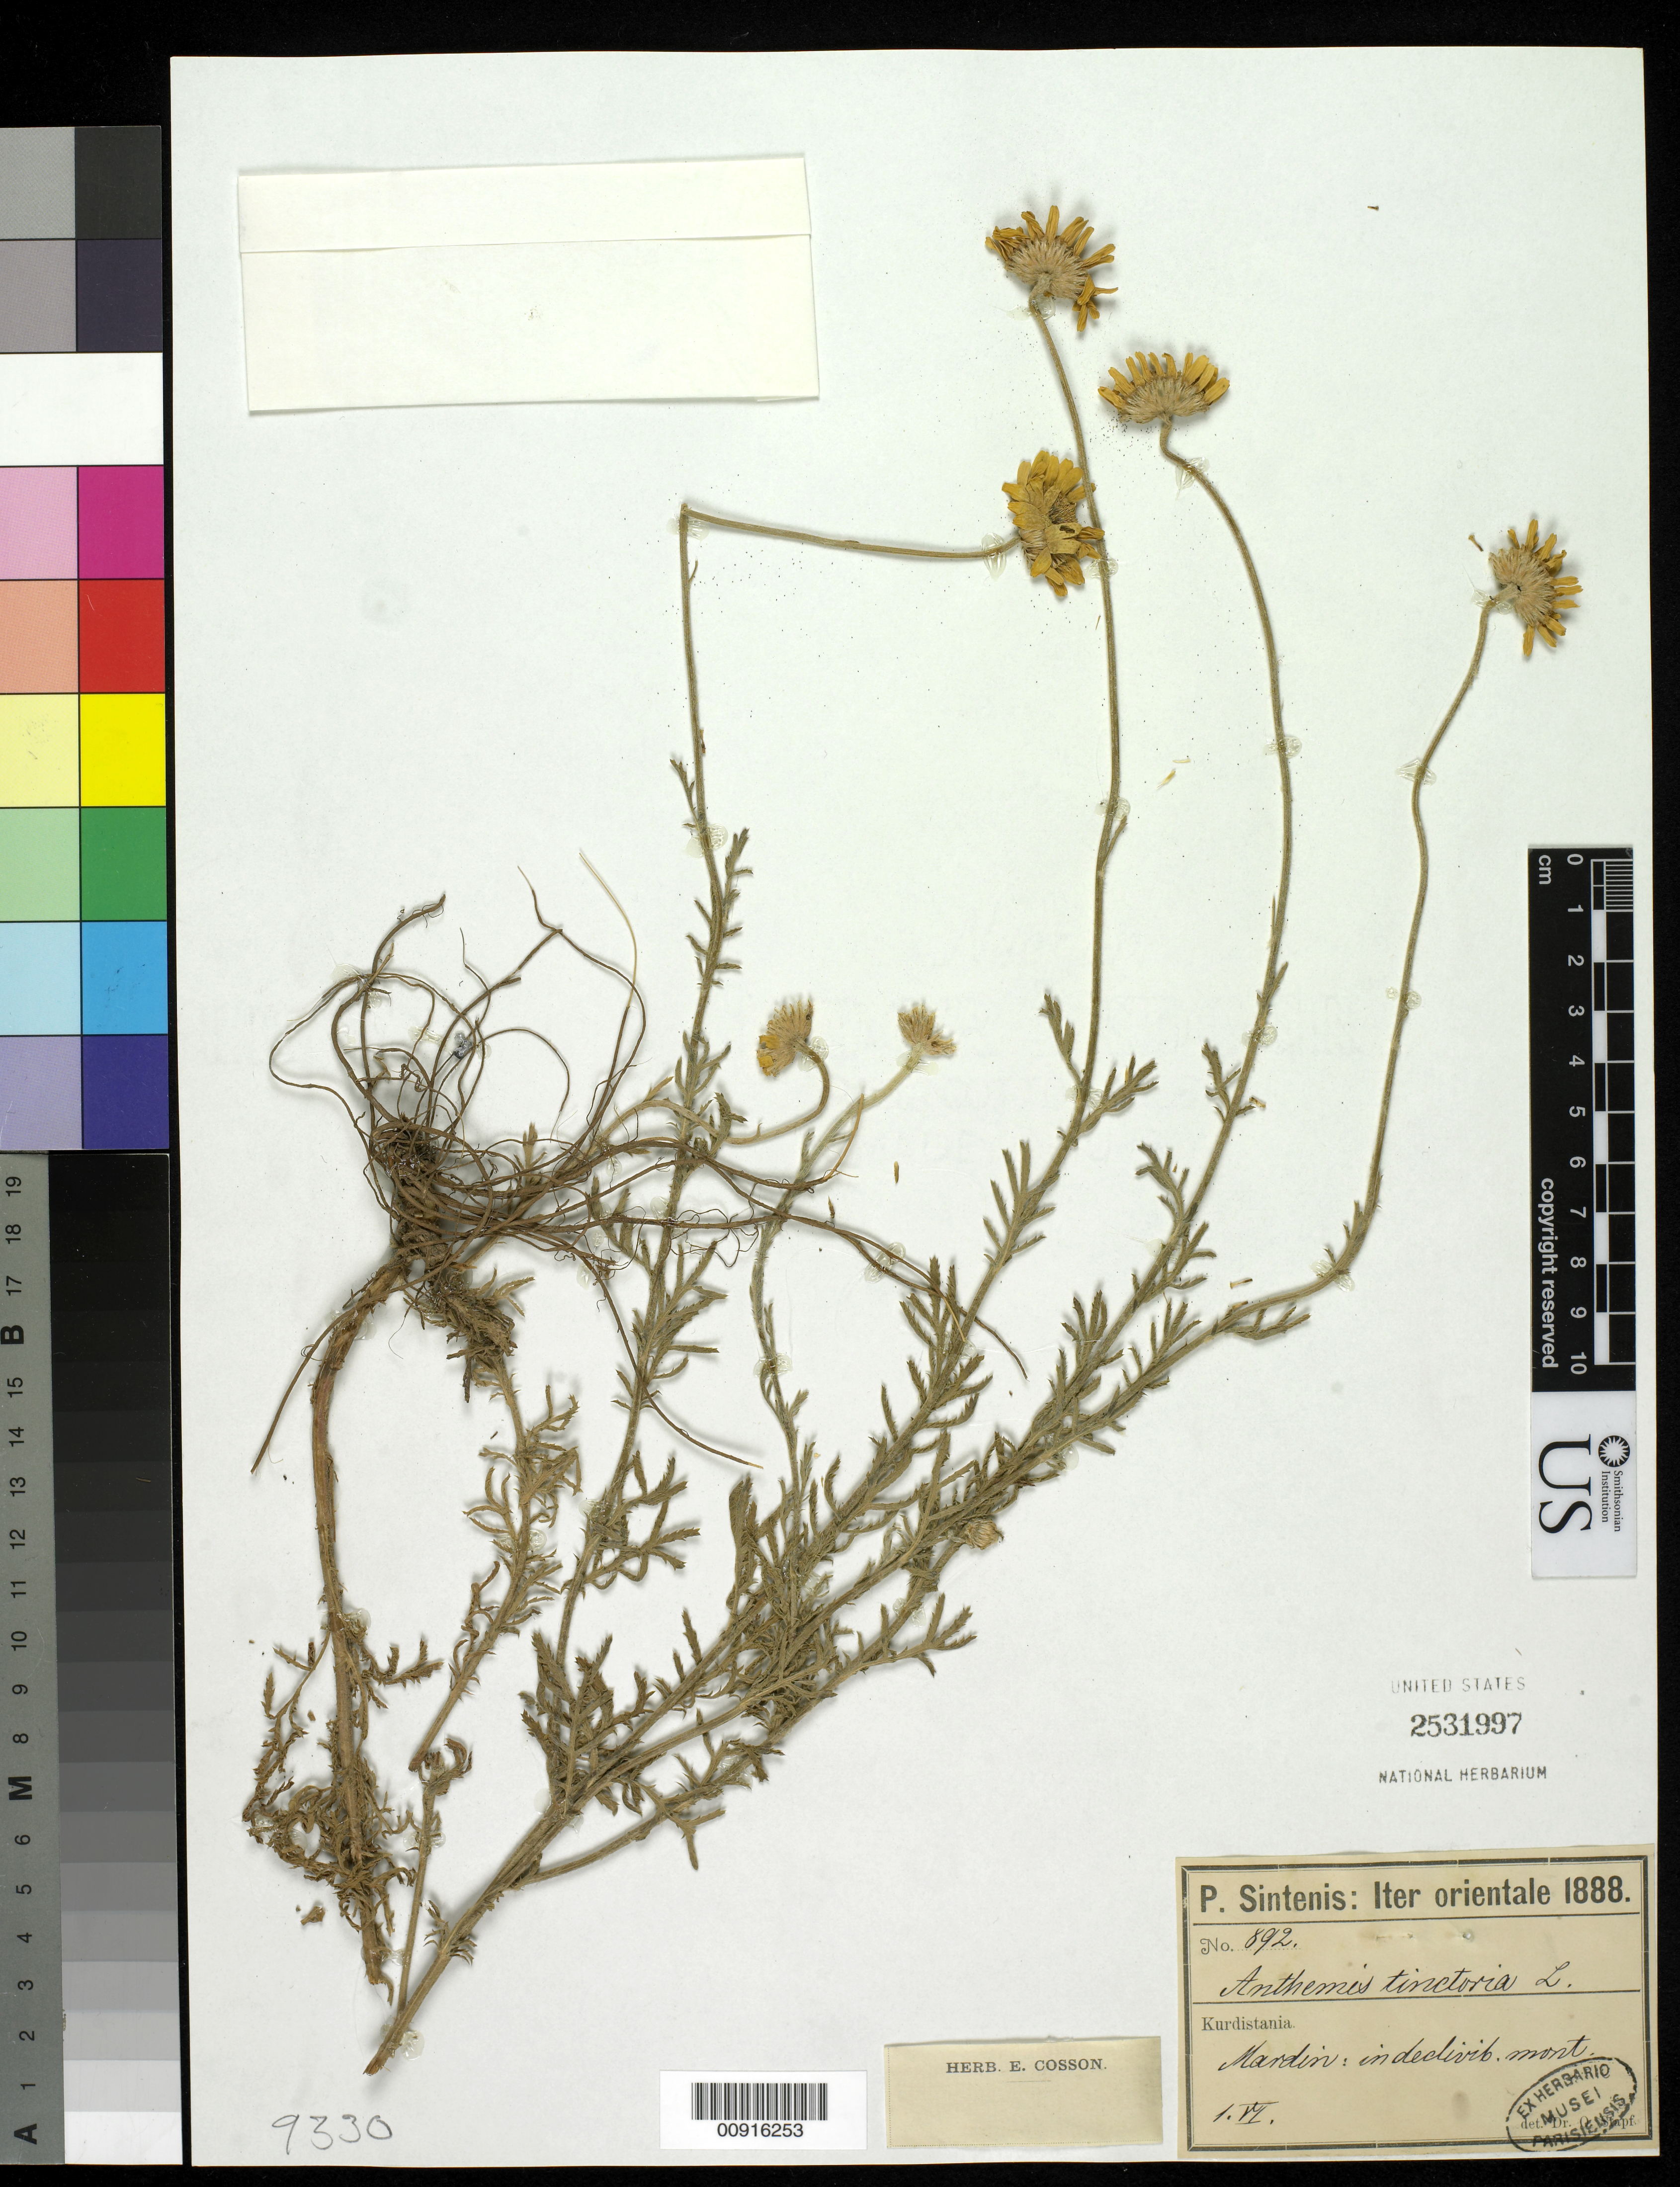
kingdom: Plantae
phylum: Tracheophyta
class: Magnoliopsida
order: Asterales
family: Asteraceae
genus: Anthemis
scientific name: Anthemis tinctoria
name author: L.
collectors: H. Cosson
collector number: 892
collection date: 1888-06-01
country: Turkey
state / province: Mardin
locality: Mardin: in declivib. mont. Kurdistan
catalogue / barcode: US 2531997